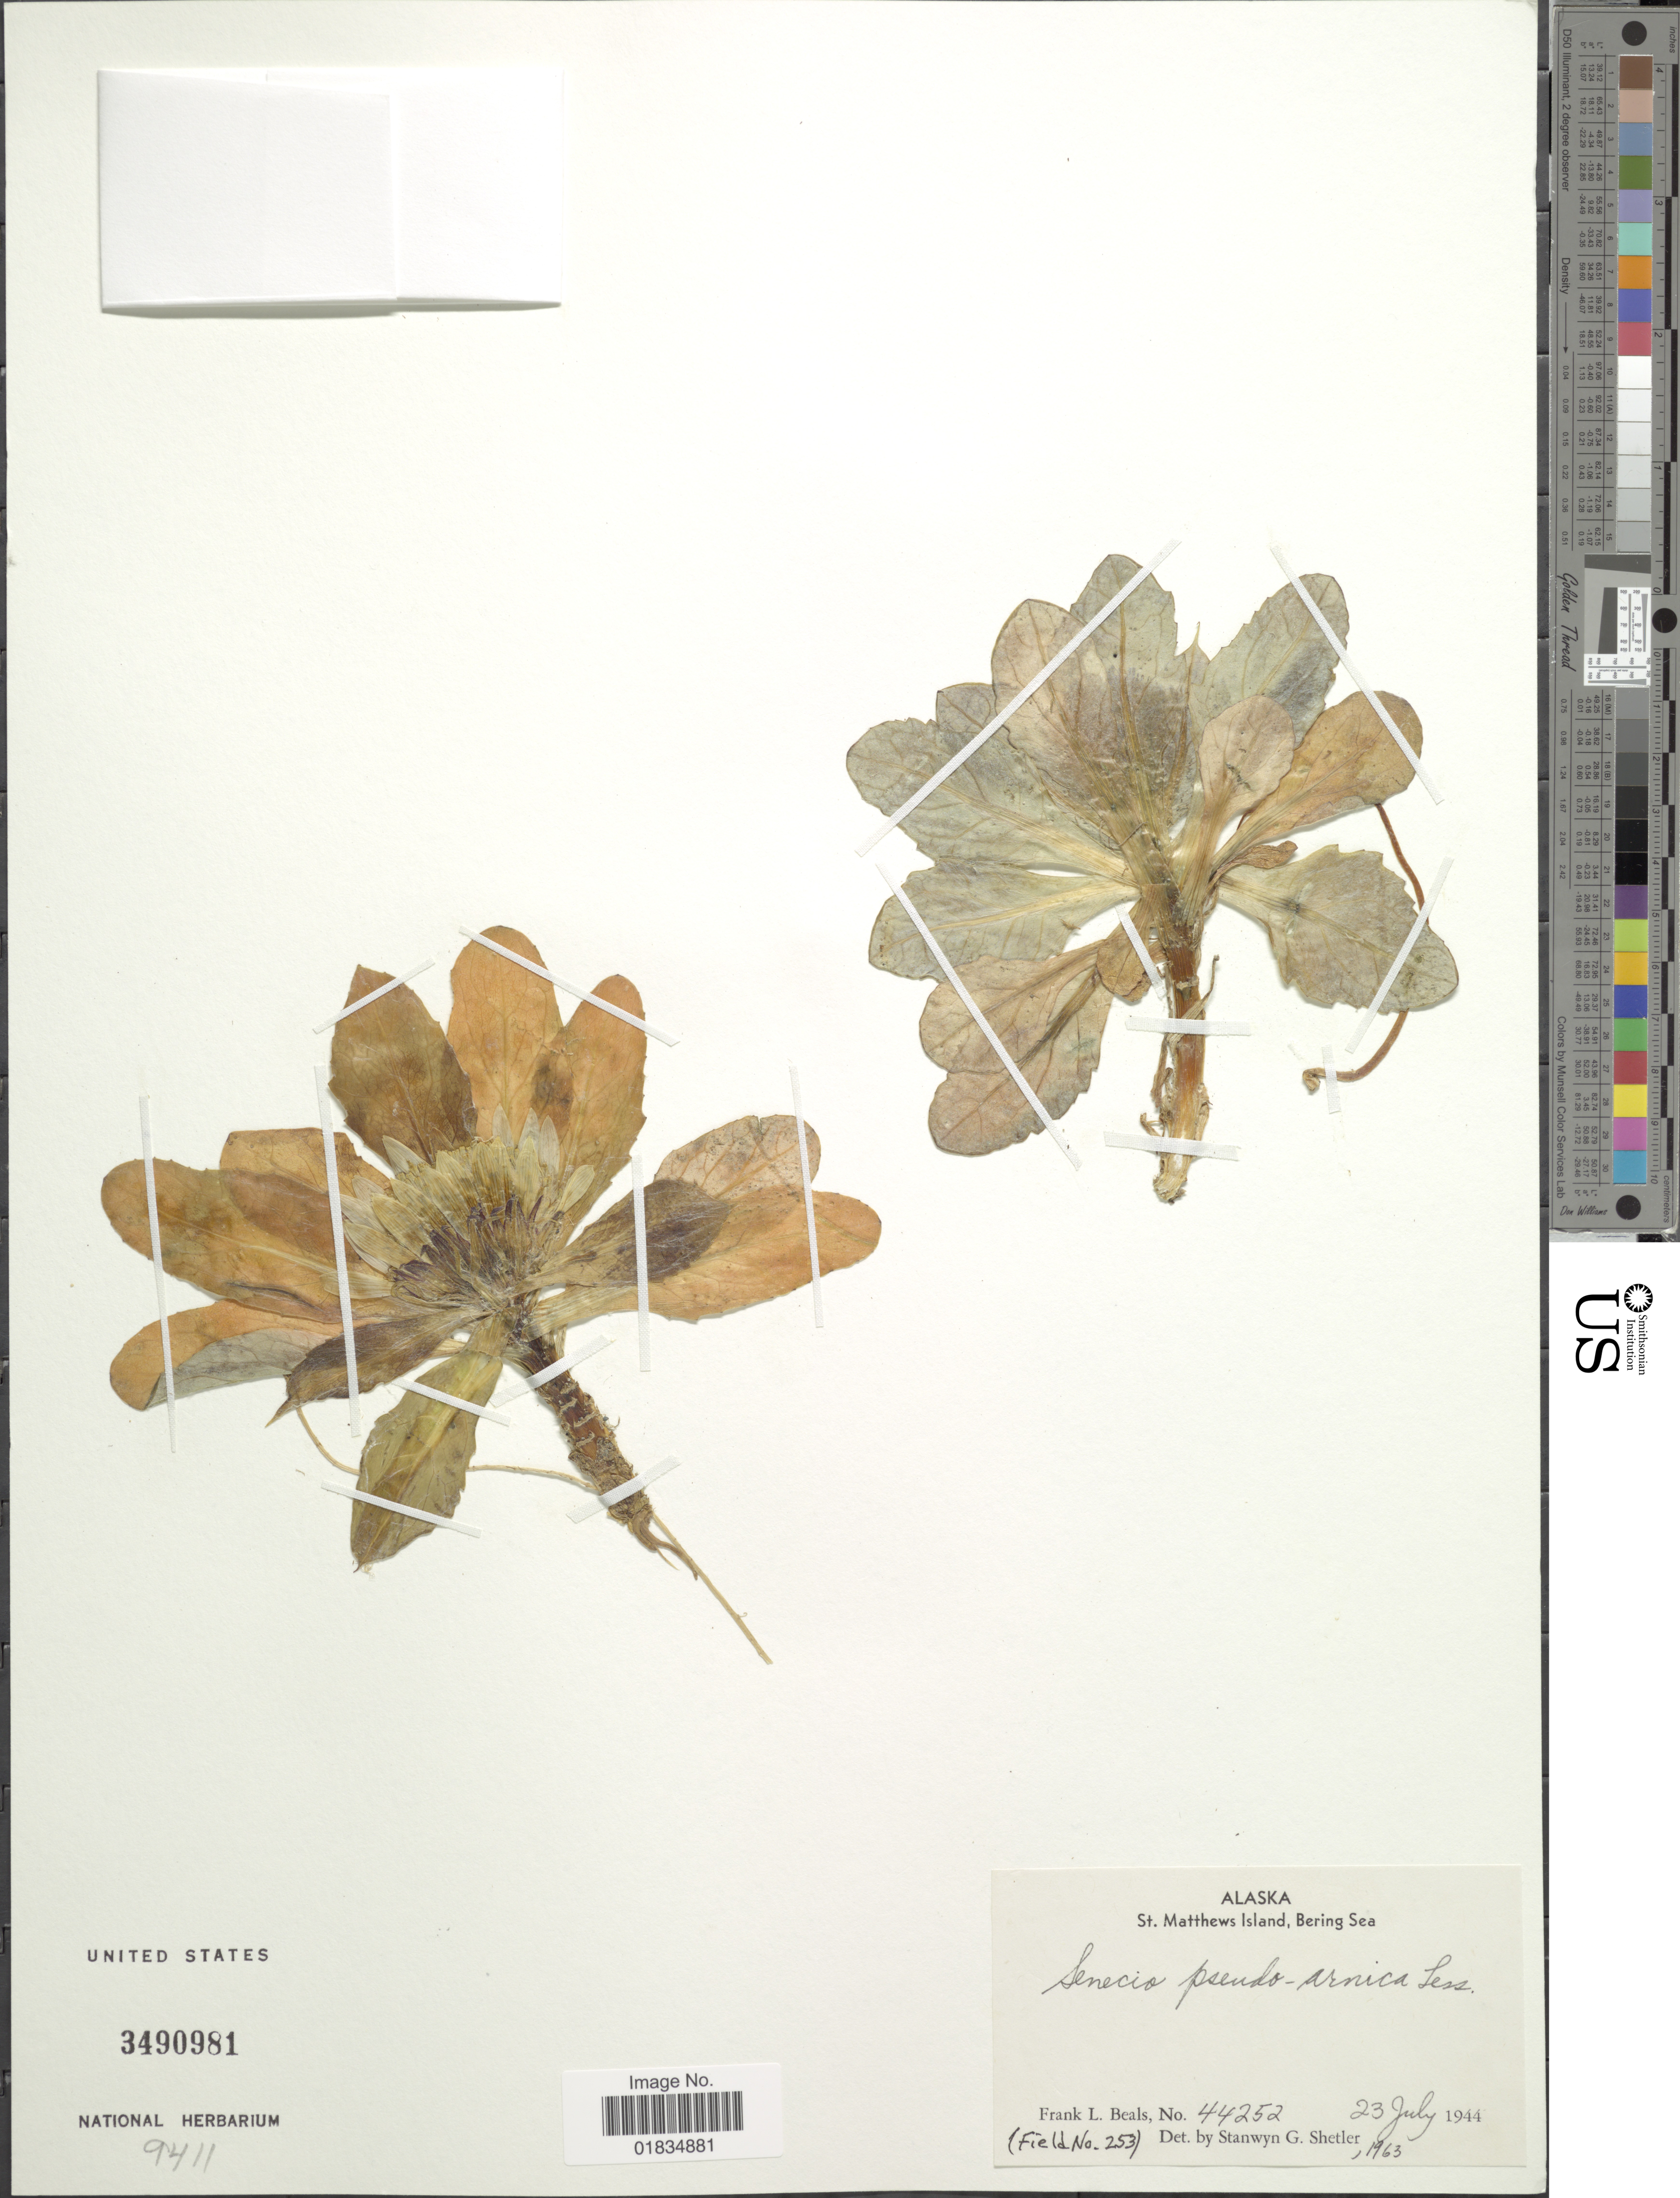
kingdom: Plantae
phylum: Tracheophyta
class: Magnoliopsida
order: Asterales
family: Asteraceae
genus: Senecio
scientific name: Senecio pseudoarnica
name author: Less.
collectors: F. Beals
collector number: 44252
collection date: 1944-07-23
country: United States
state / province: Alaska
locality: St. Matthews Island, Bering Sea.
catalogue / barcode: US 3490981